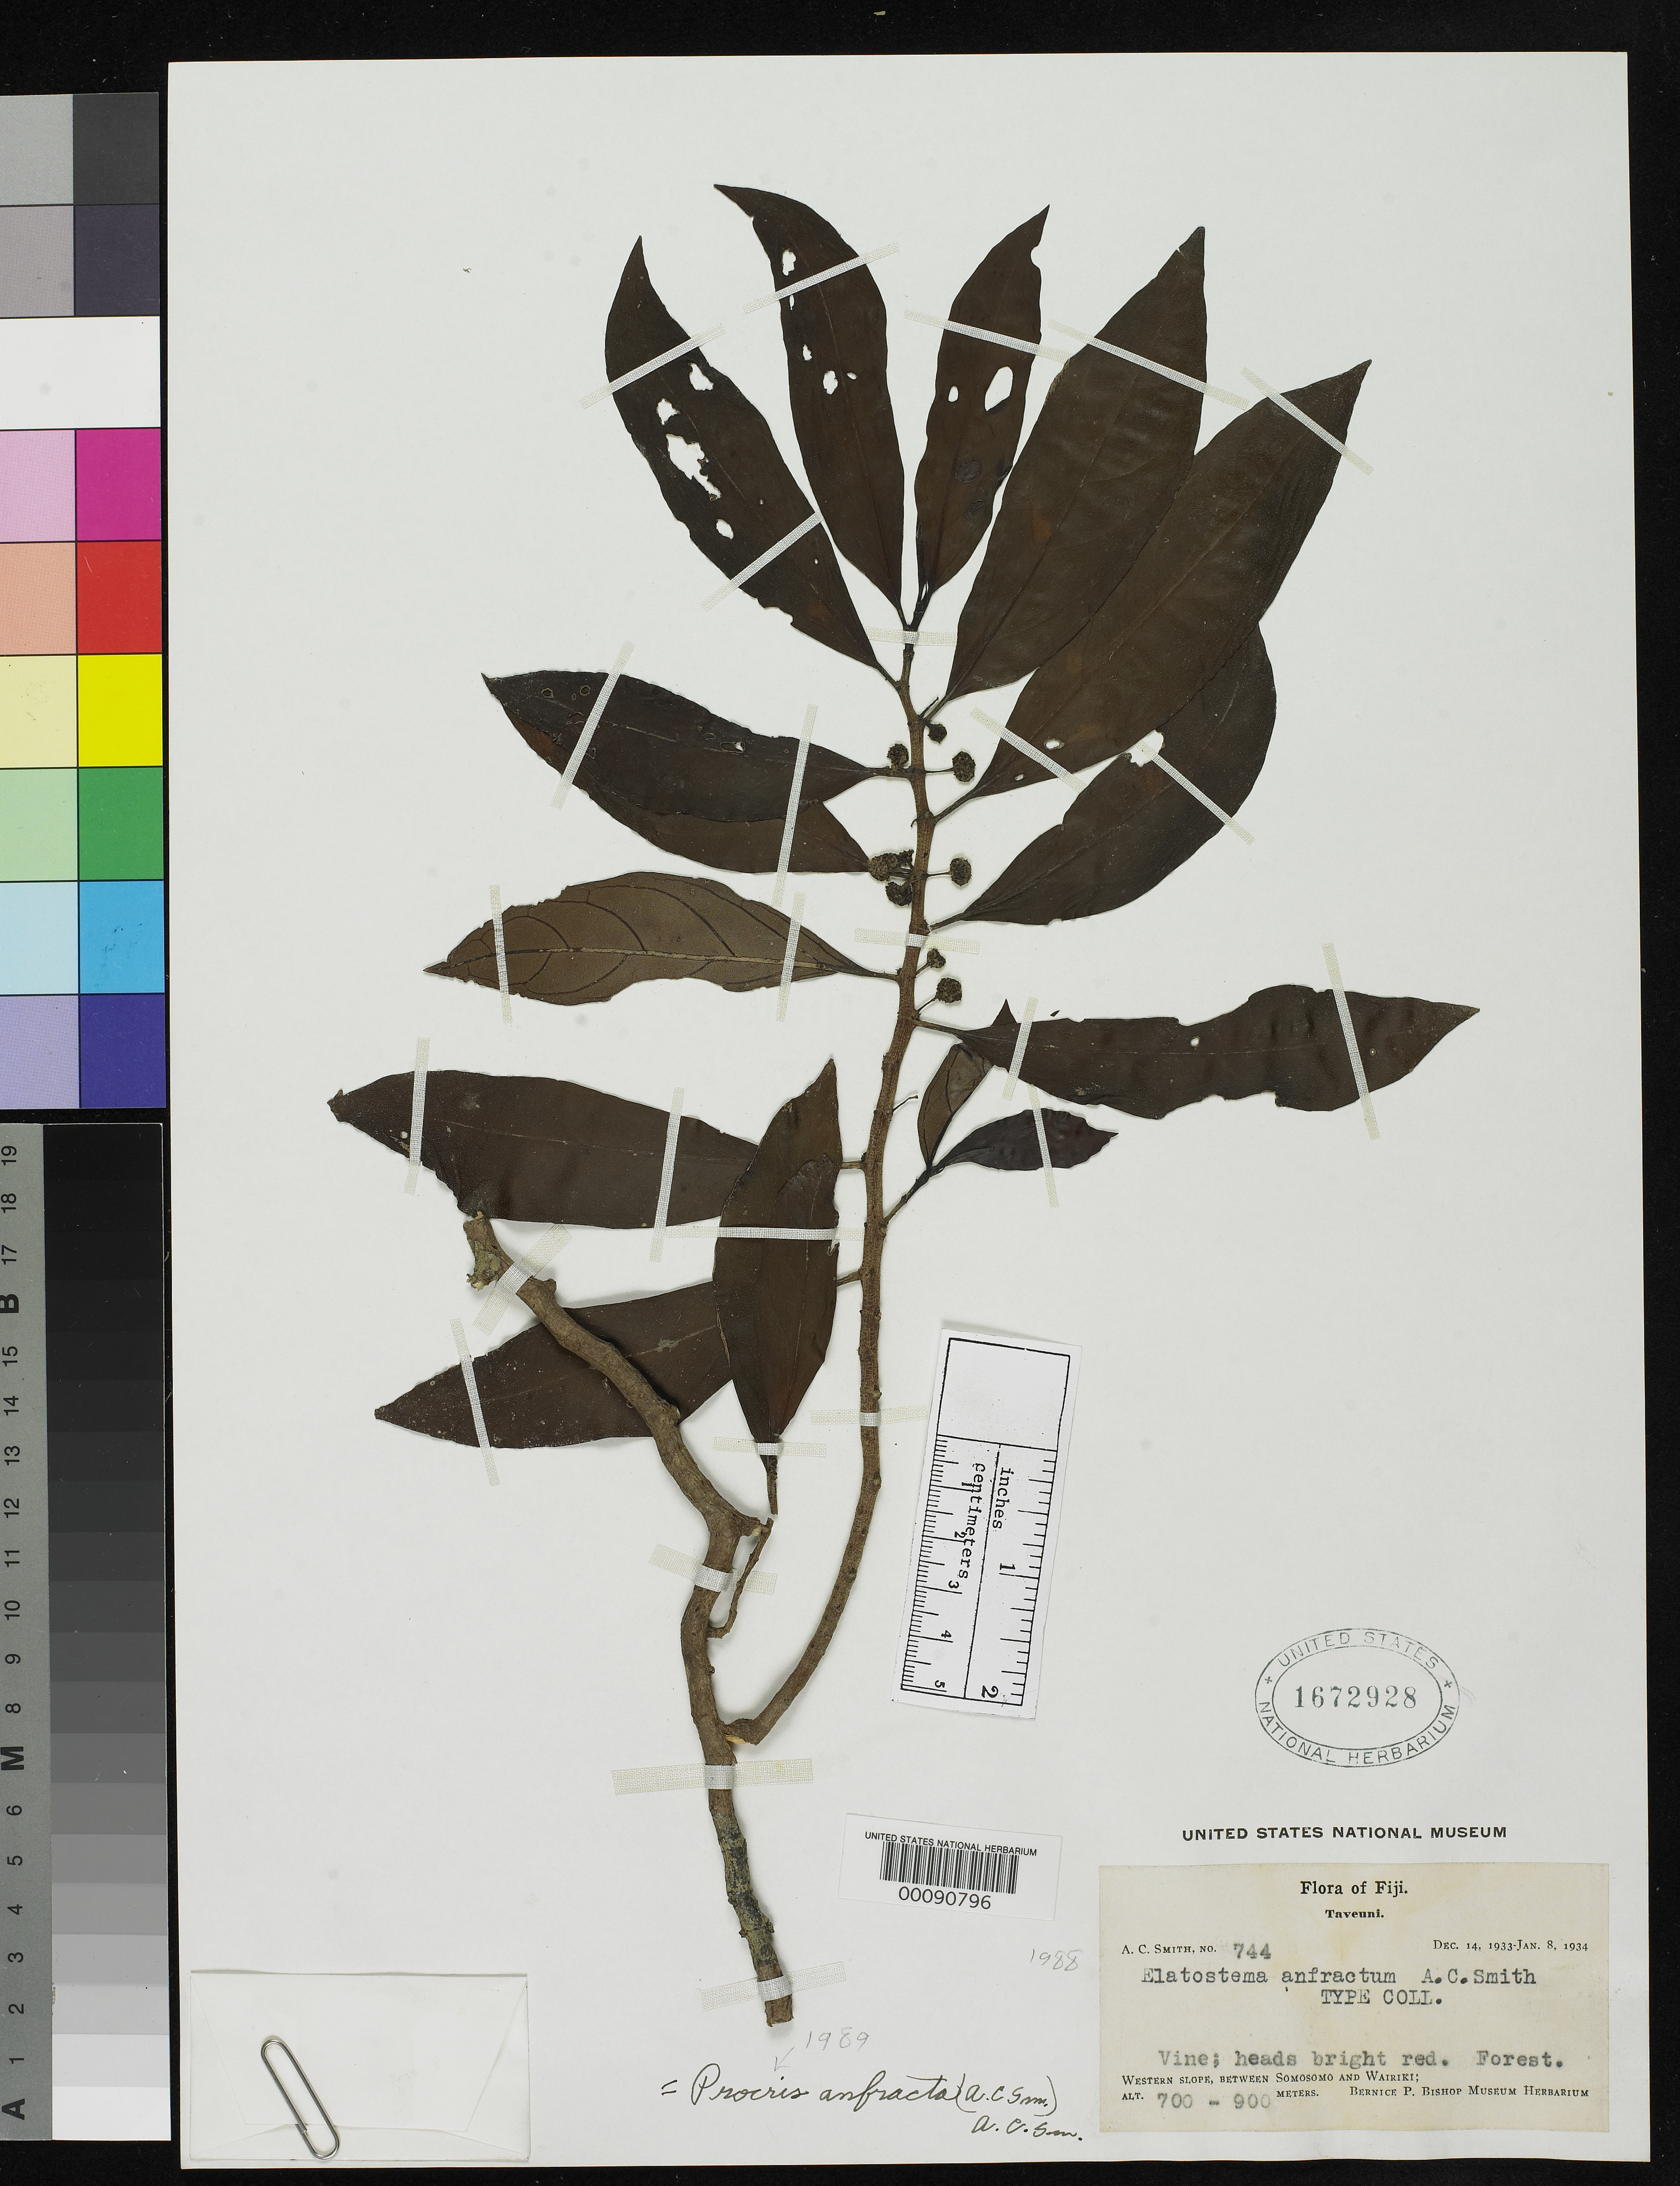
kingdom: Plantae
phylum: Tracheophyta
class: Magnoliopsida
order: Rosales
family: Urticaceae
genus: Elatostema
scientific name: Elatostema anfractum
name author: A.C. Sm.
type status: Isotype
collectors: A. C. Smith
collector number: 744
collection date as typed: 14 Dec 1933 to 08 Jan 1934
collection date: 1933-12-14/1934-01-08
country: Fiji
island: Taveuni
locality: Between SomoSomo And Wairiki. [Vanua Levu Group]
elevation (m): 700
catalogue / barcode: US 1672928